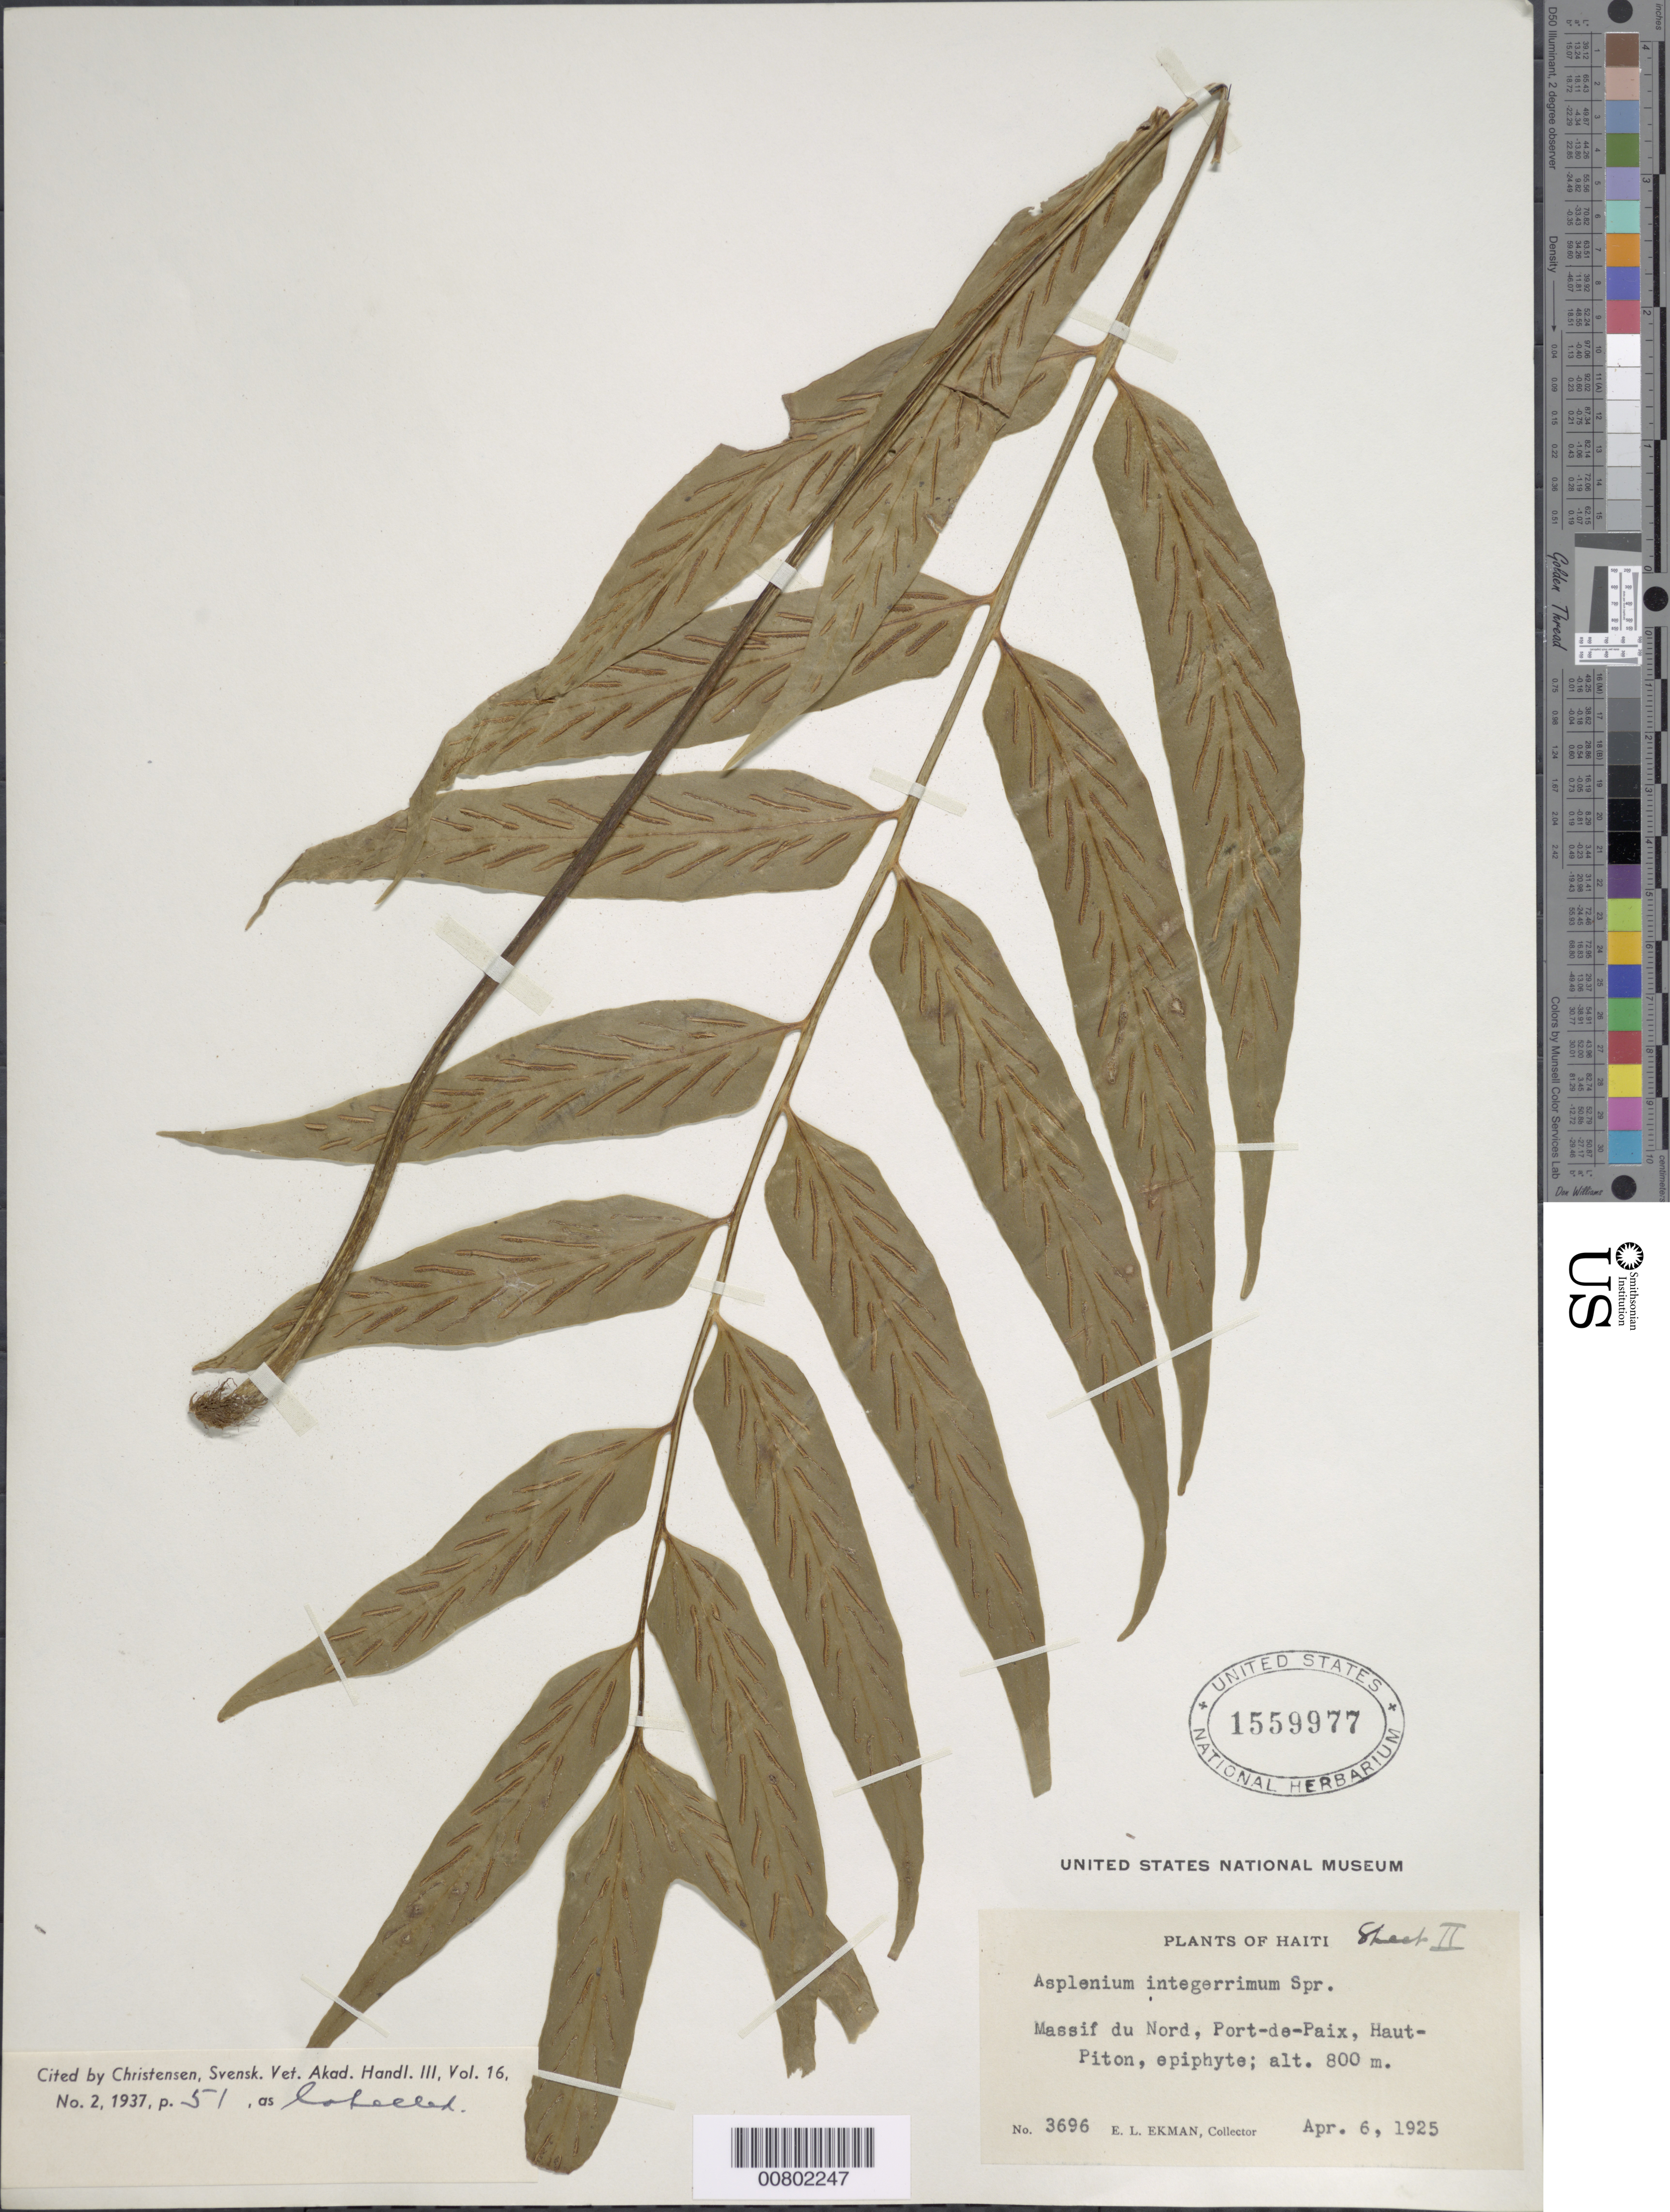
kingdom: Plantae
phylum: Tracheophyta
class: Polypodiopsida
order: Polypodiales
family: Aspleniaceae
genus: Asplenium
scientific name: Asplenium juglandifolium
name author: Lam.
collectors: E. L. Ekman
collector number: H 3696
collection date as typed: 06 Apr 1925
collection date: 1925-04-06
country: Haiti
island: Hispaniola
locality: Massif du Nord, Port de Paix, Haut Piton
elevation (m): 800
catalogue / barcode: US 1559977